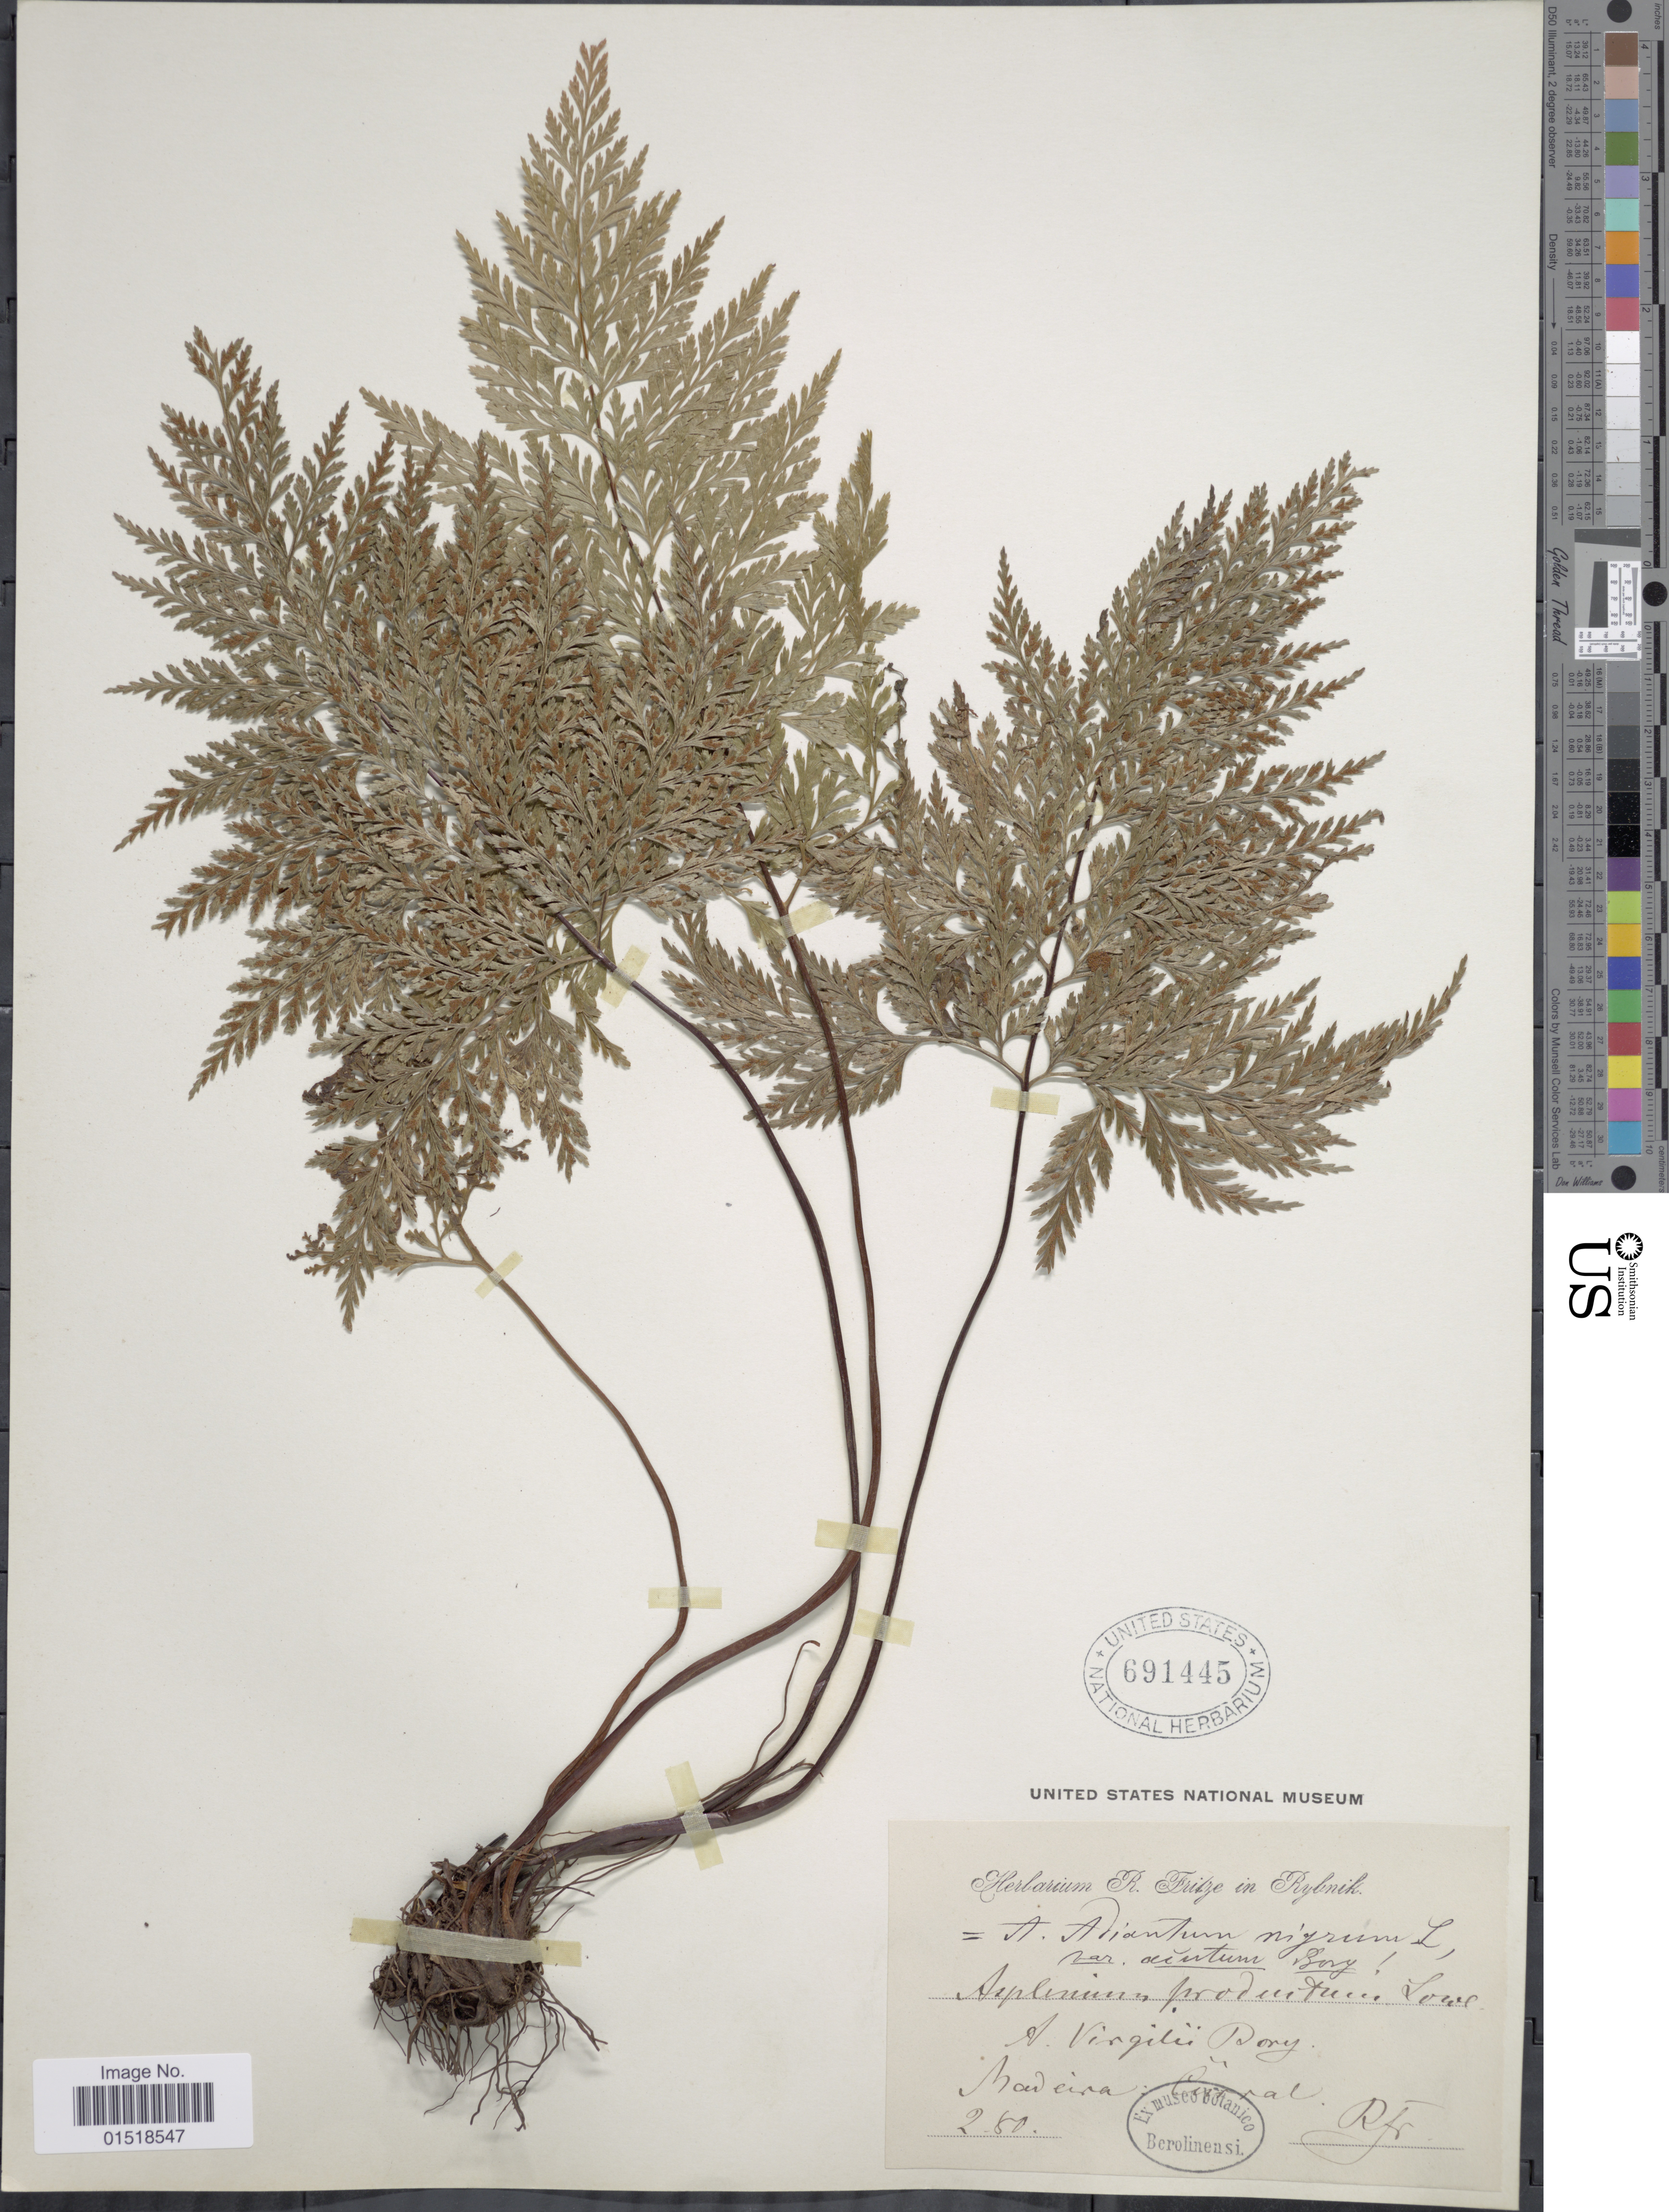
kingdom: Plantae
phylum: Tracheophyta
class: Polypodiopsida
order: Polypodiales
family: Aspleniaceae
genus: Asplenium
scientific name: Asplenium adiantum-nigrum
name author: L.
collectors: R. Fritze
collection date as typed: Transcribed d/m/y: /2/80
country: Portugal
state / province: Madeira (Aut. Reg.)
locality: Curral.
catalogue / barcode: US 691445